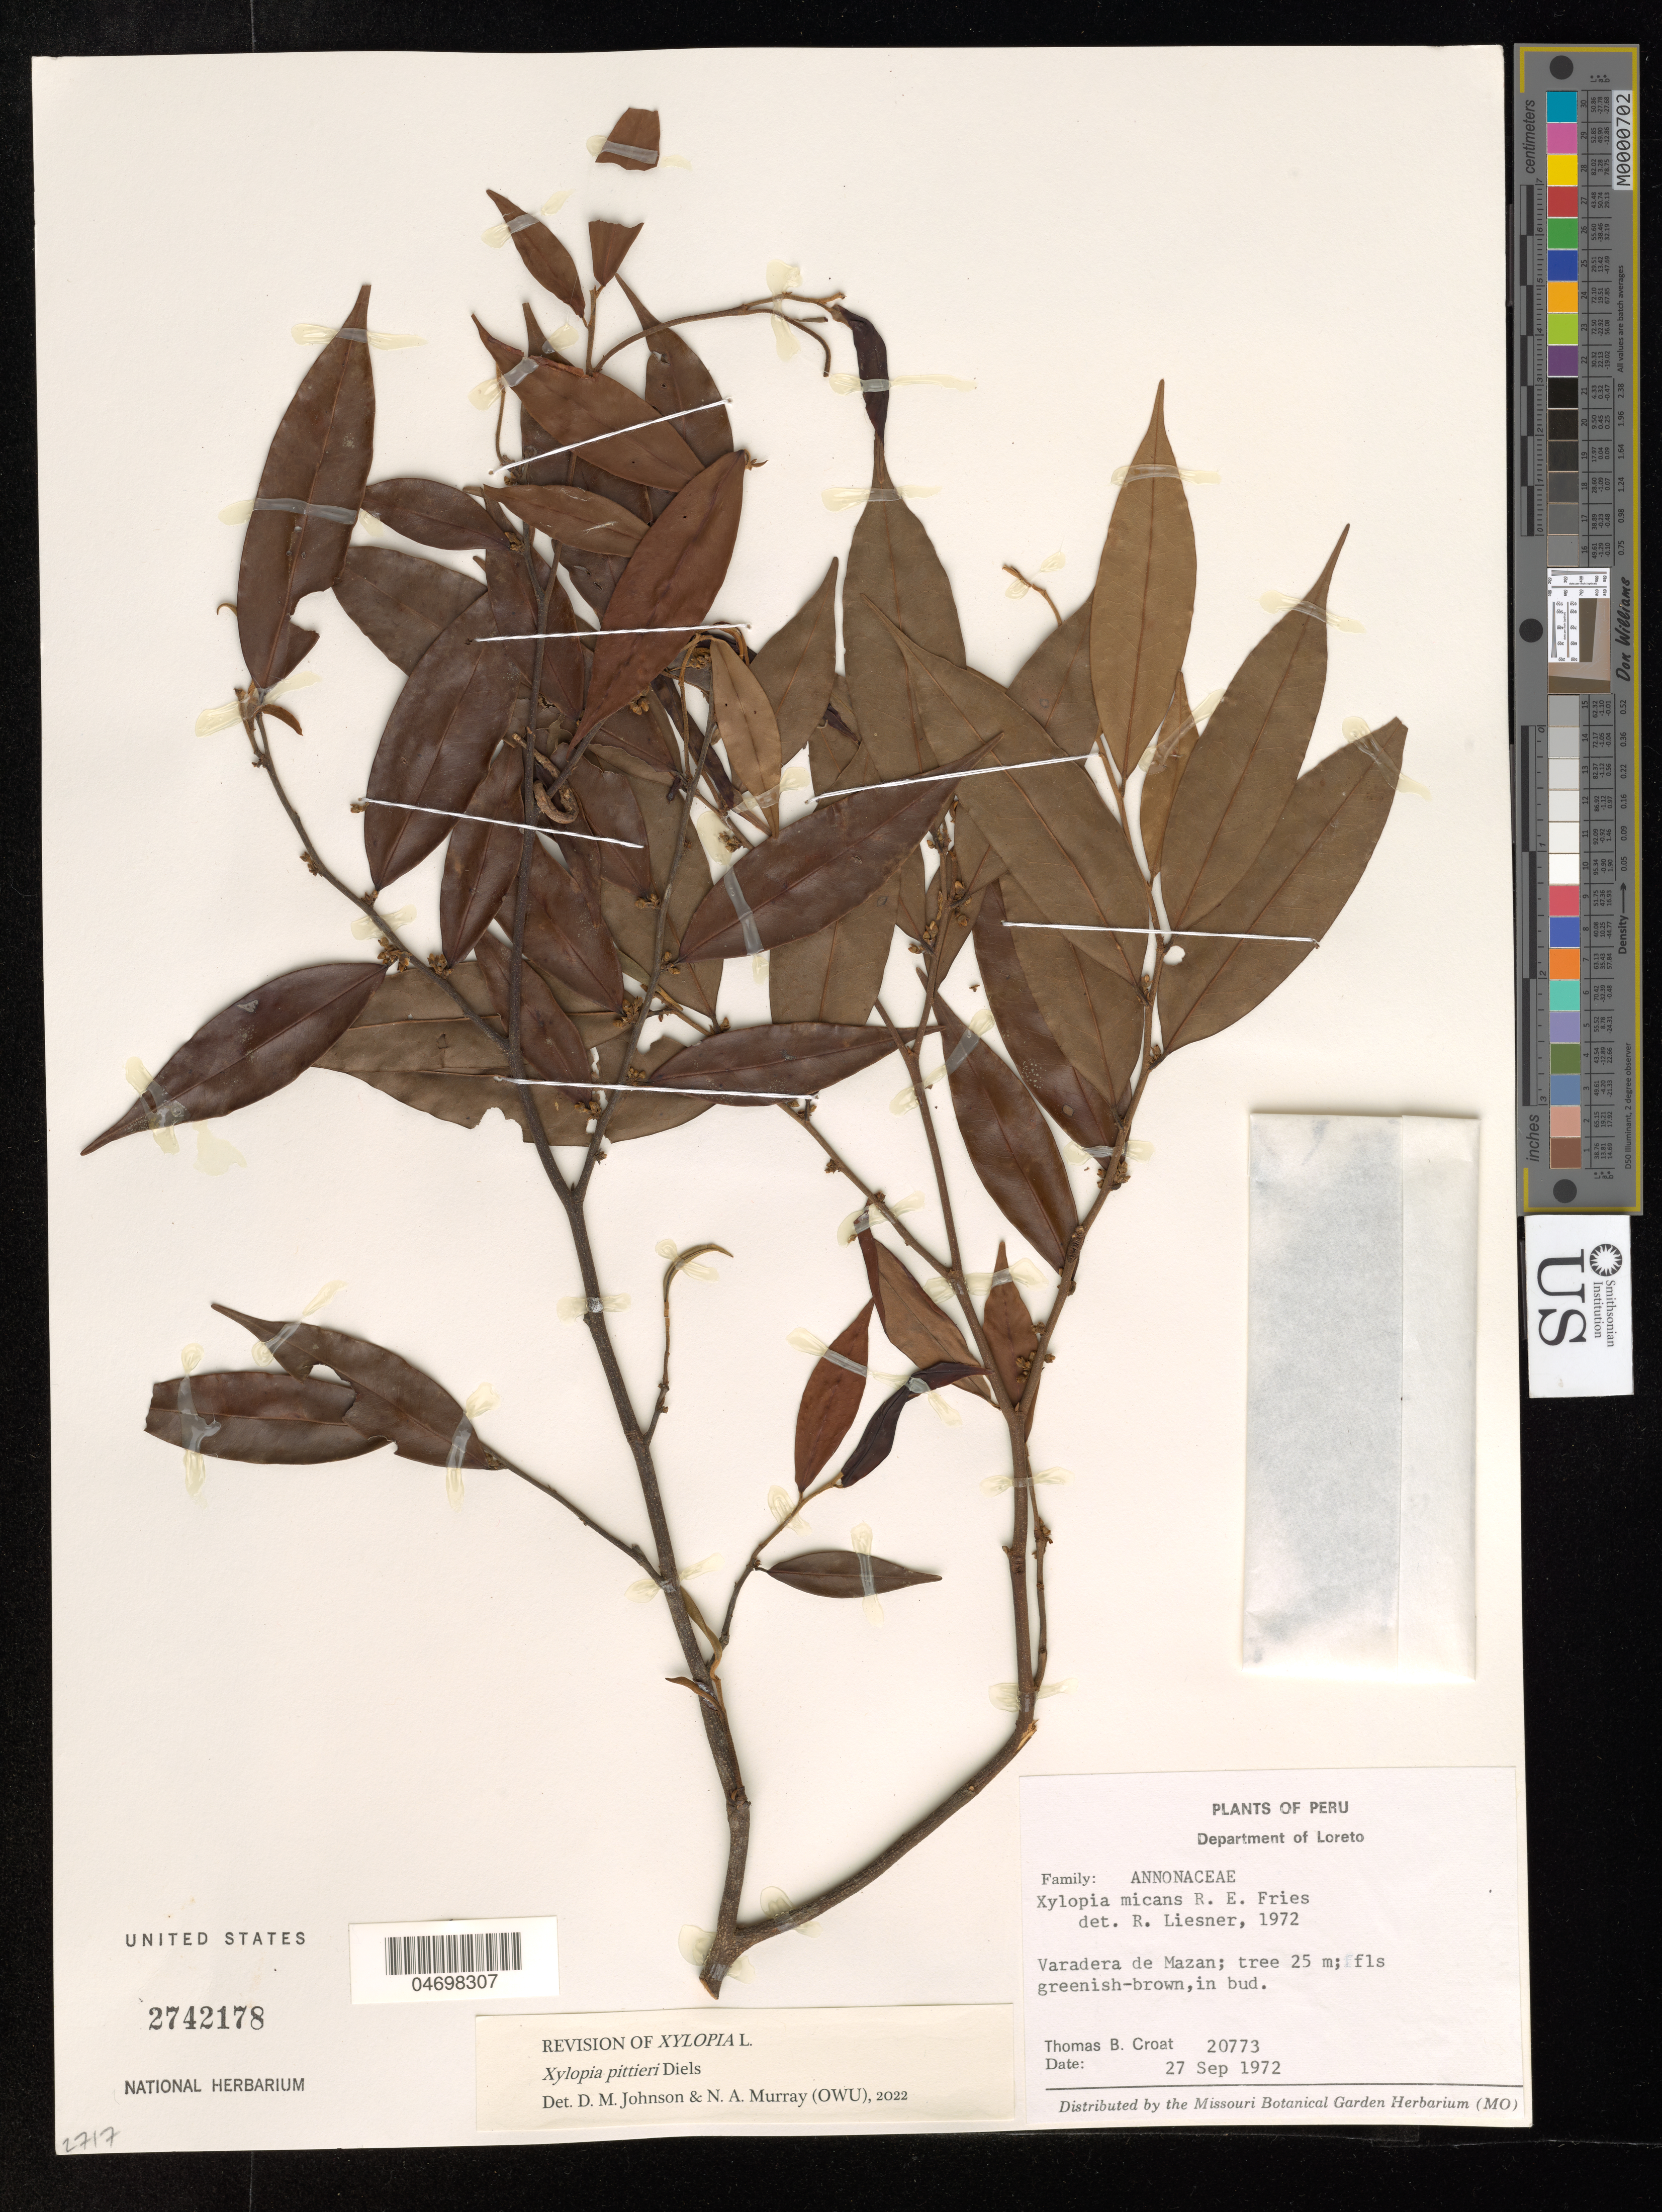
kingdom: Plantae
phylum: Tracheophyta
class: Magnoliopsida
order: Magnoliales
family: Annonaceae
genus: Xylopia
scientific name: Xylopia pittieri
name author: Diels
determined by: Johnson, D. M.; Murray, N. A.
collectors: T. B. Croat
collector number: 20773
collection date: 1972-09-27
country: Peru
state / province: Loreto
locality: Varadera de Mazan.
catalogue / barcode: US 2742178